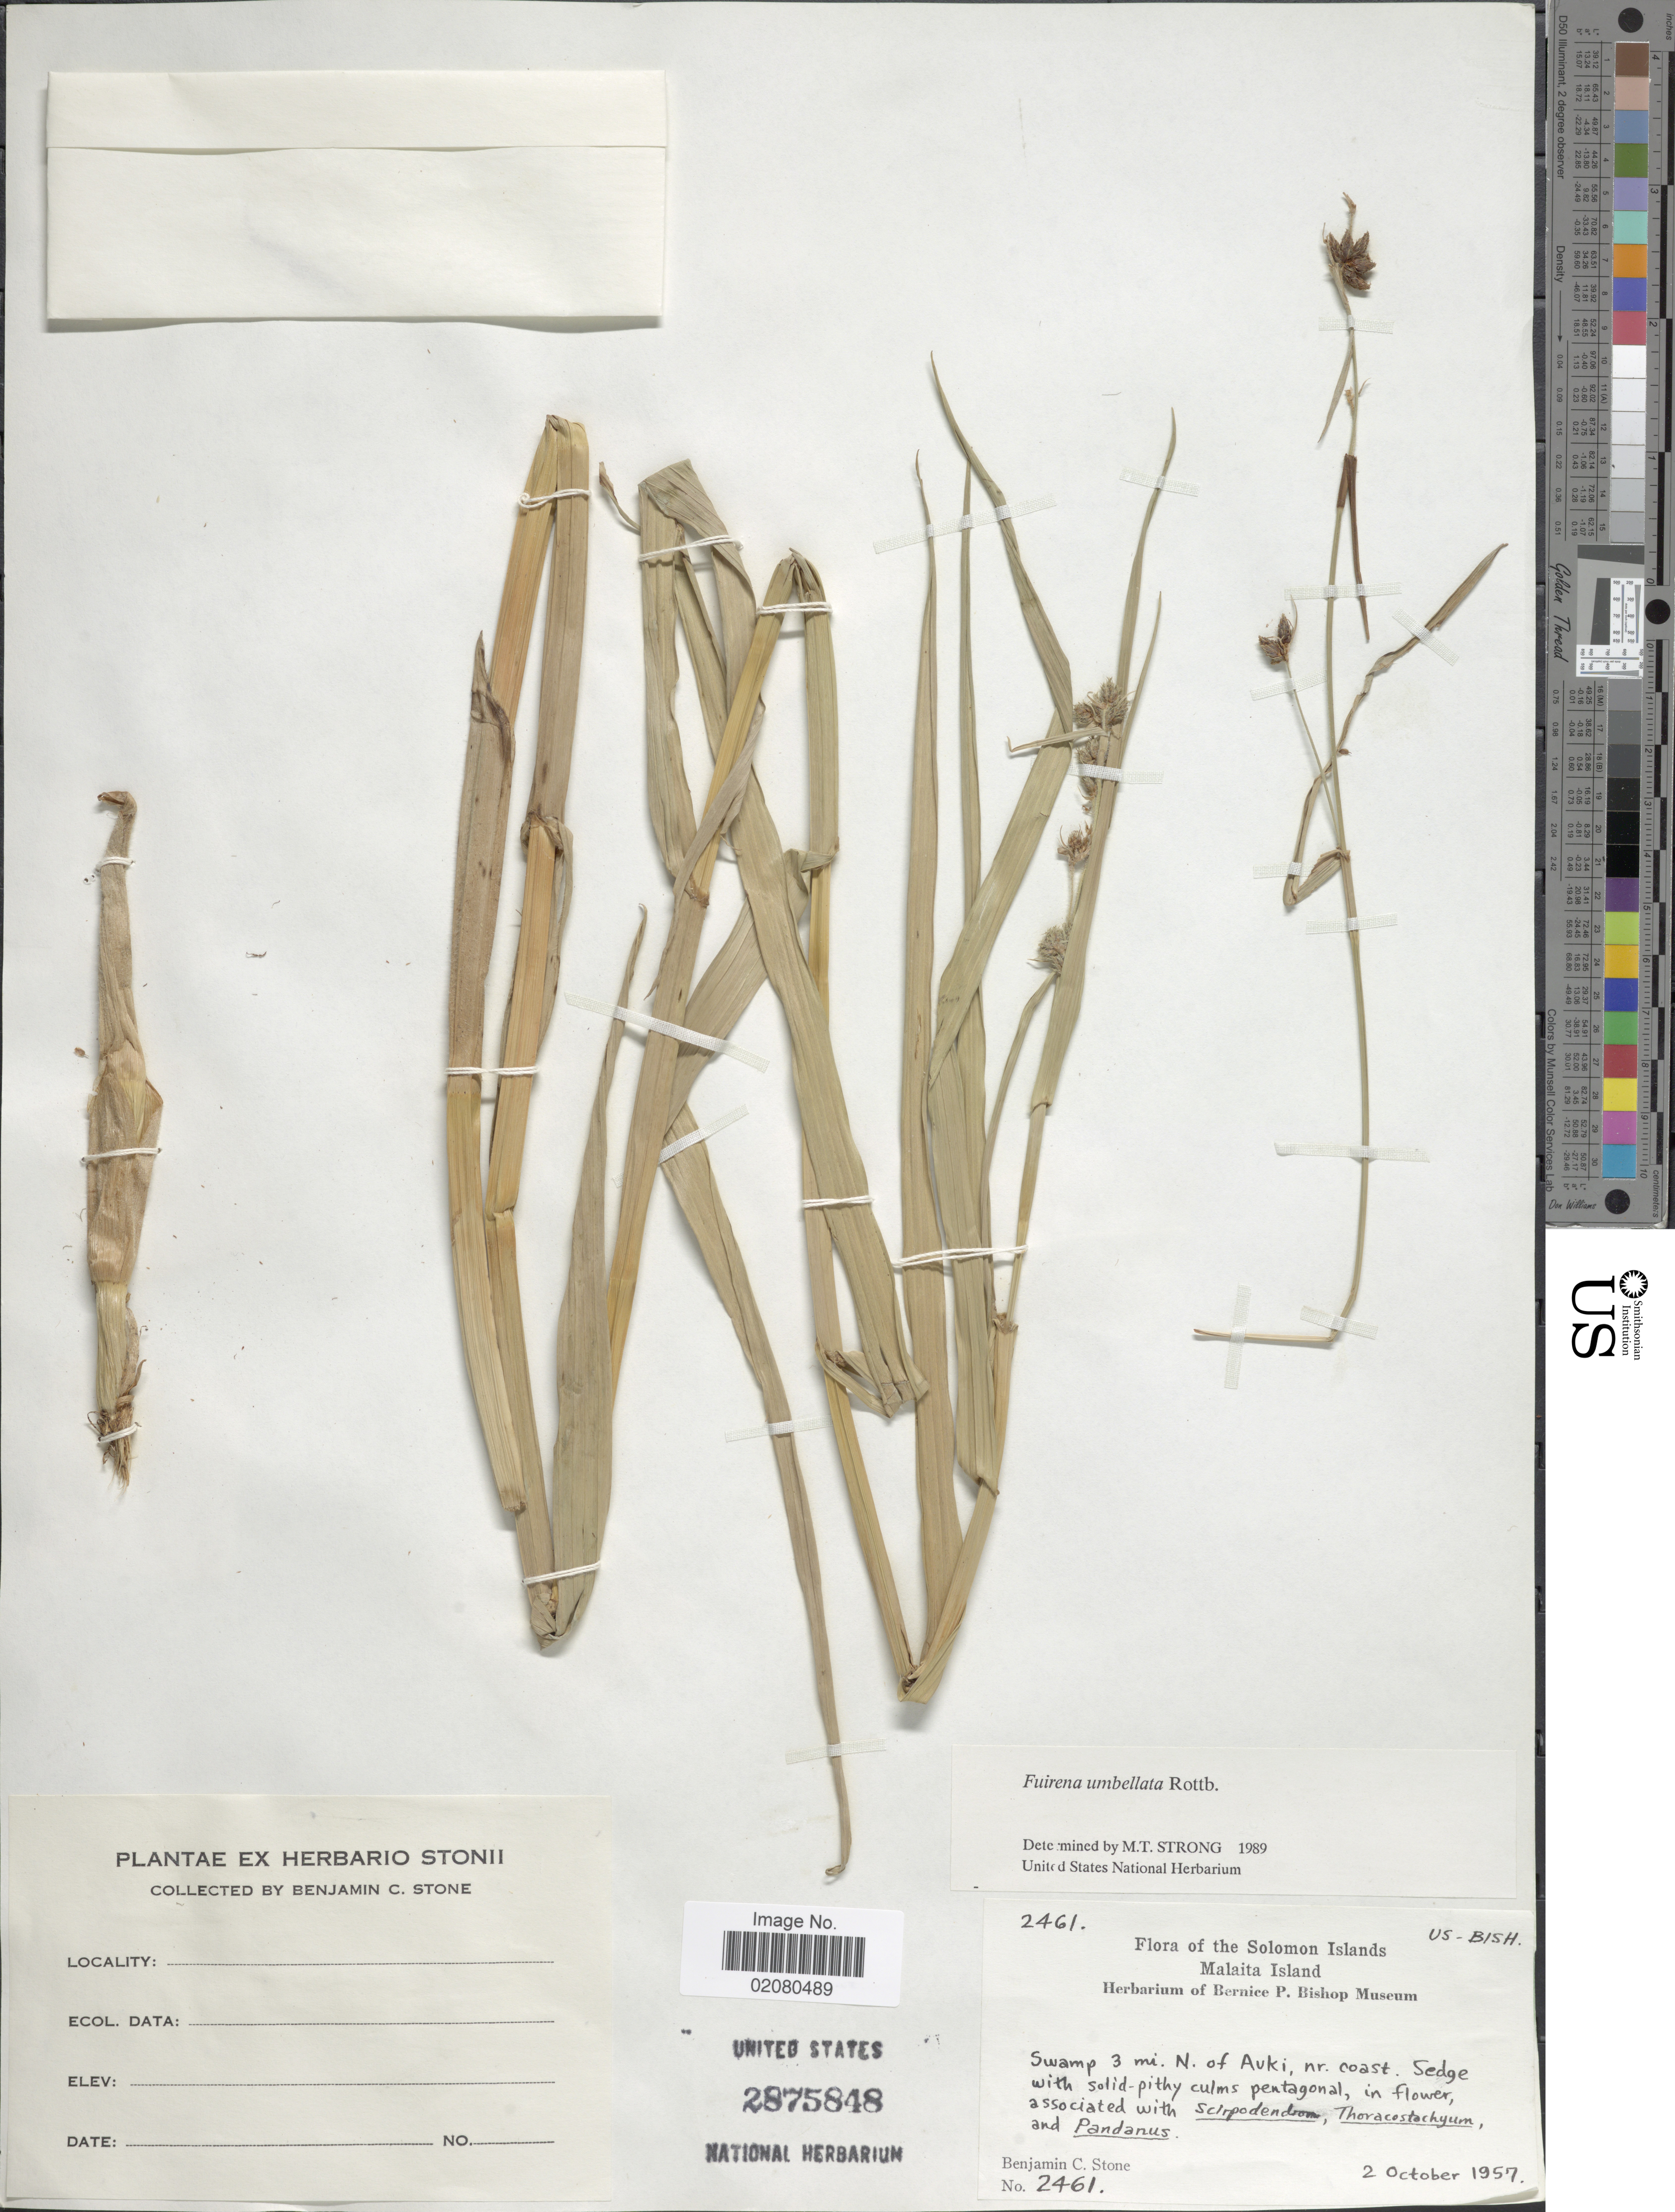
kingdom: Plantae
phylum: Tracheophyta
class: Liliopsida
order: Poales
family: Cyperaceae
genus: Fuirena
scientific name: Fuirena umbellata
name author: Rottb.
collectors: B. C. Stone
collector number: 2461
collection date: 1957-10-02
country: Solomon Islands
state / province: Solomon Islands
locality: Malaita Island, swamp 3 mi. N. of Auki, nr. coast.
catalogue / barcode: US 2875848